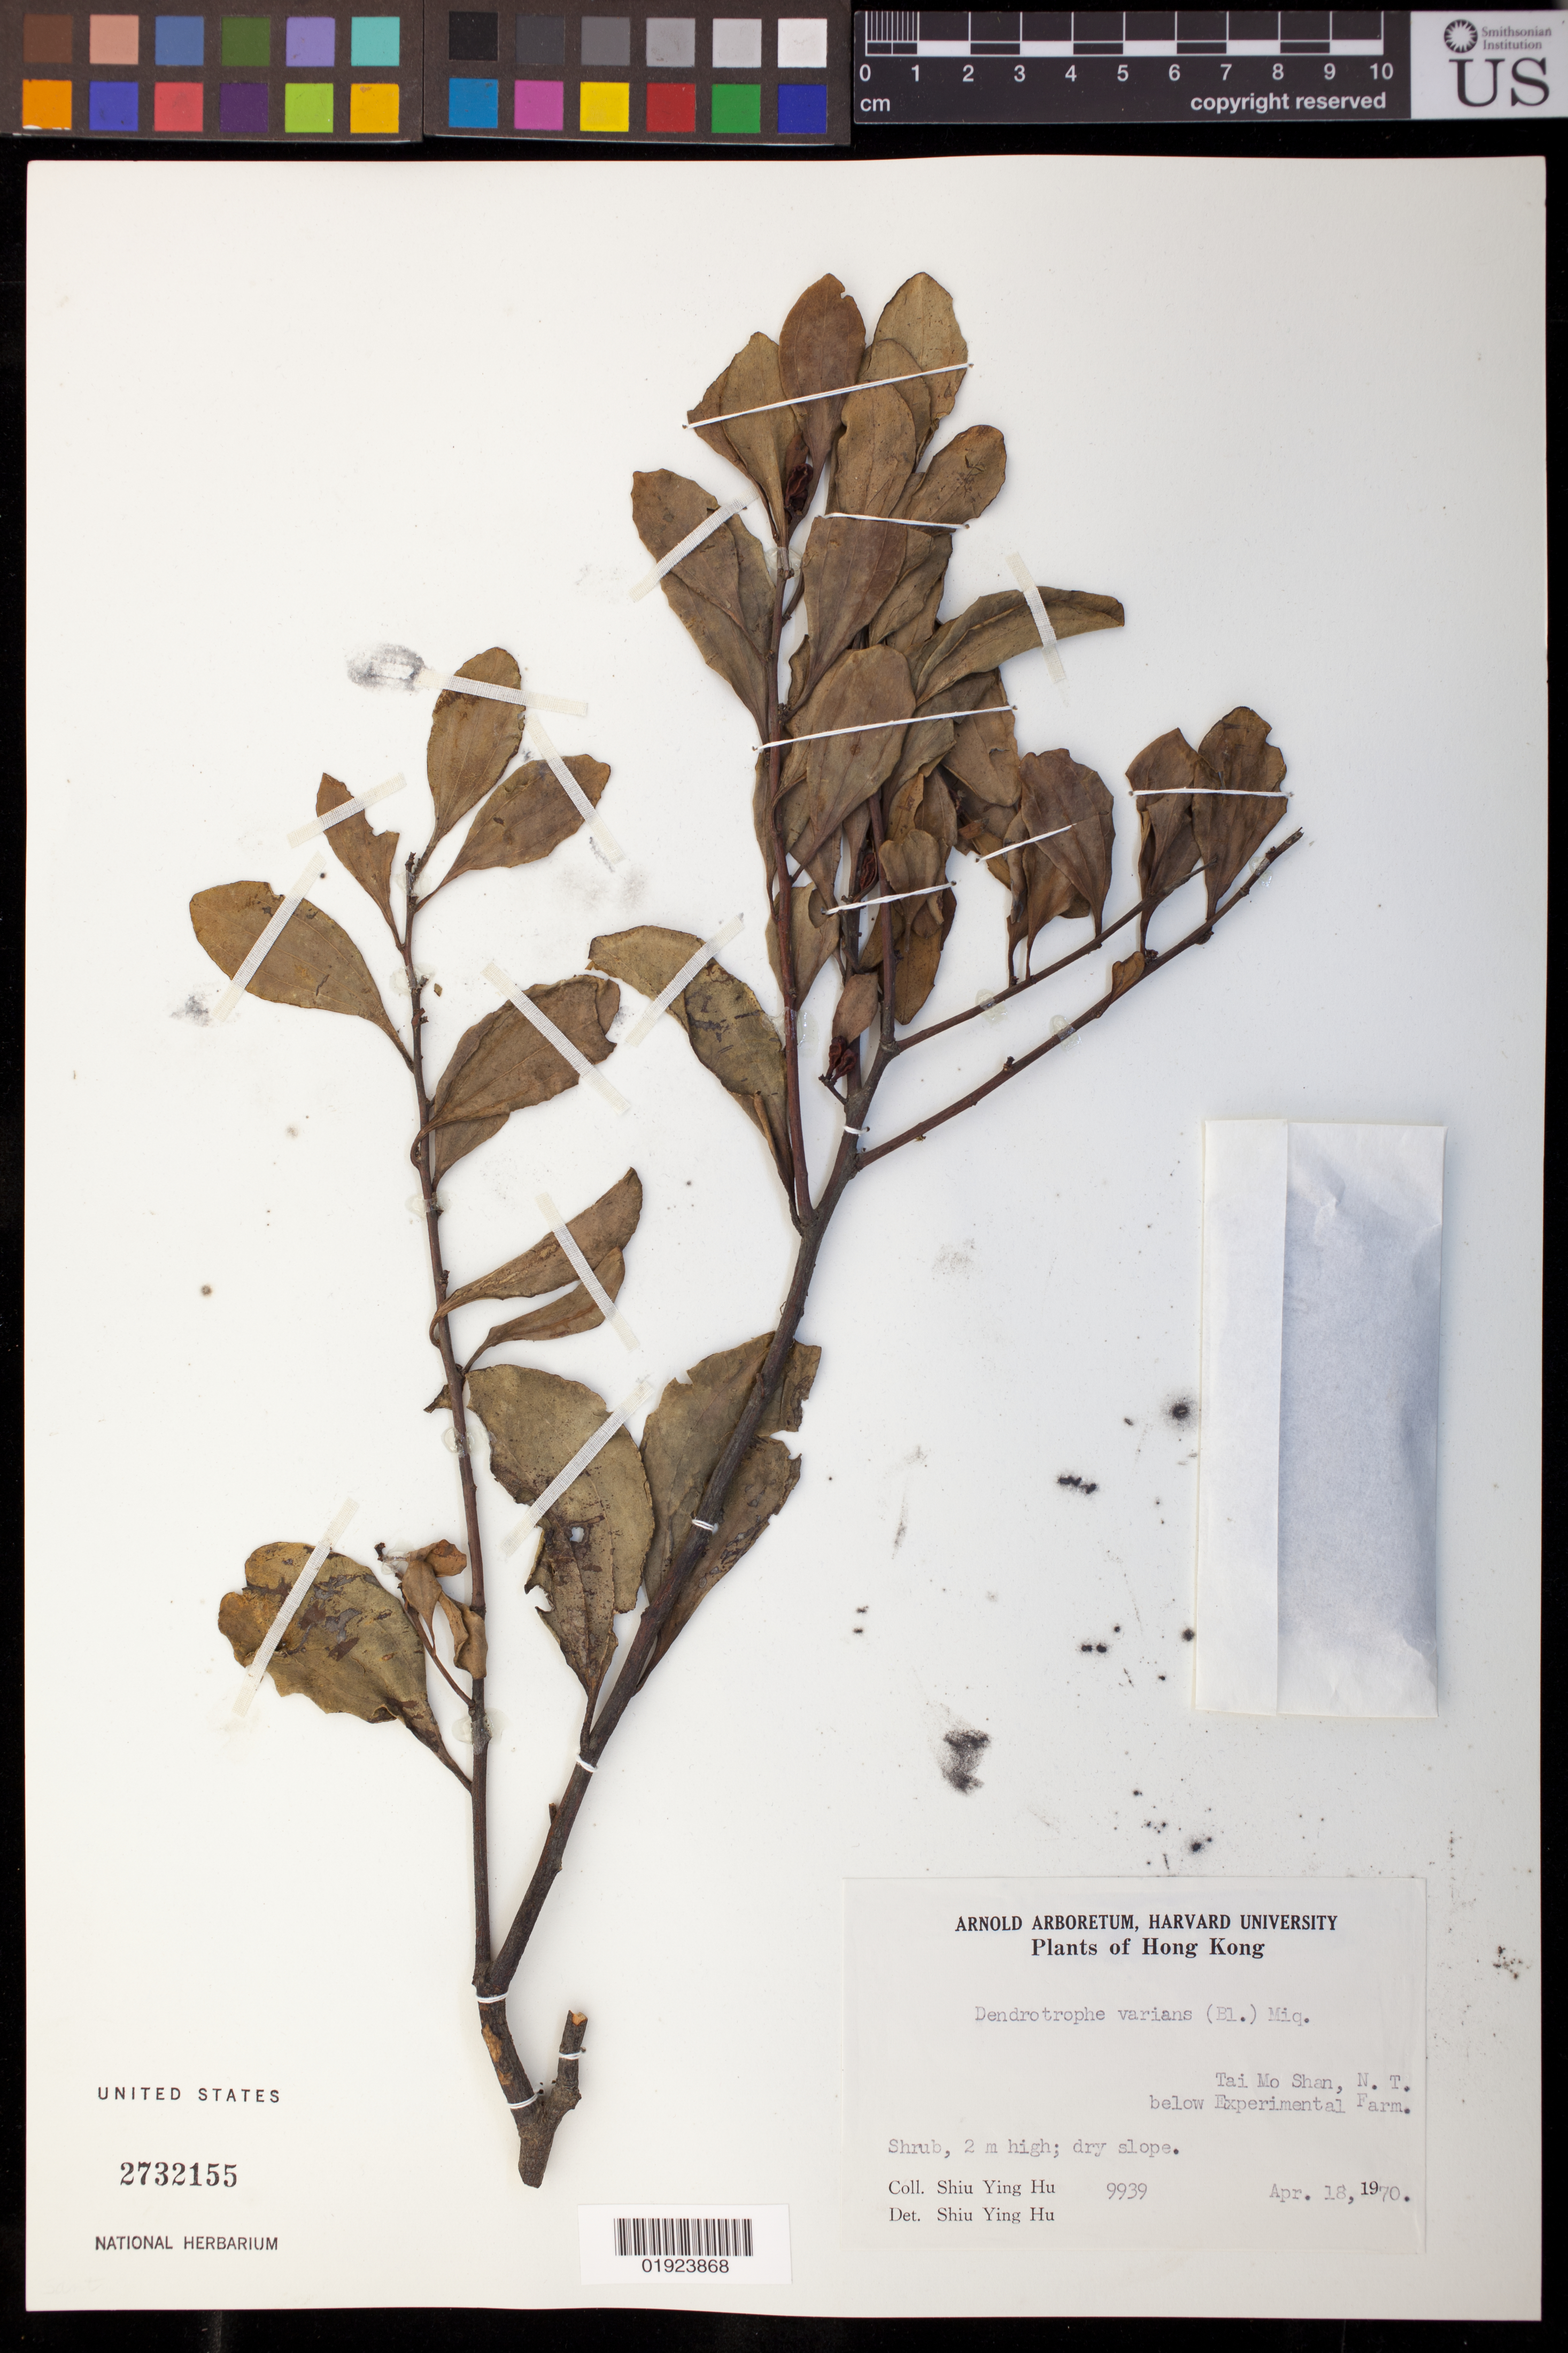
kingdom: Plantae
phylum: Tracheophyta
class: Magnoliopsida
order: Santalales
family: Amphorogynaceae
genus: Dendrotrophe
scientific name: Dendrotrophe varians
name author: (Blume) Miq.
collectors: S. Y. Hu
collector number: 9939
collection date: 1970-04-18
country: China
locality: Tai Mo Shan (Mountain), below Experimental Farm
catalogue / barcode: US 2732155